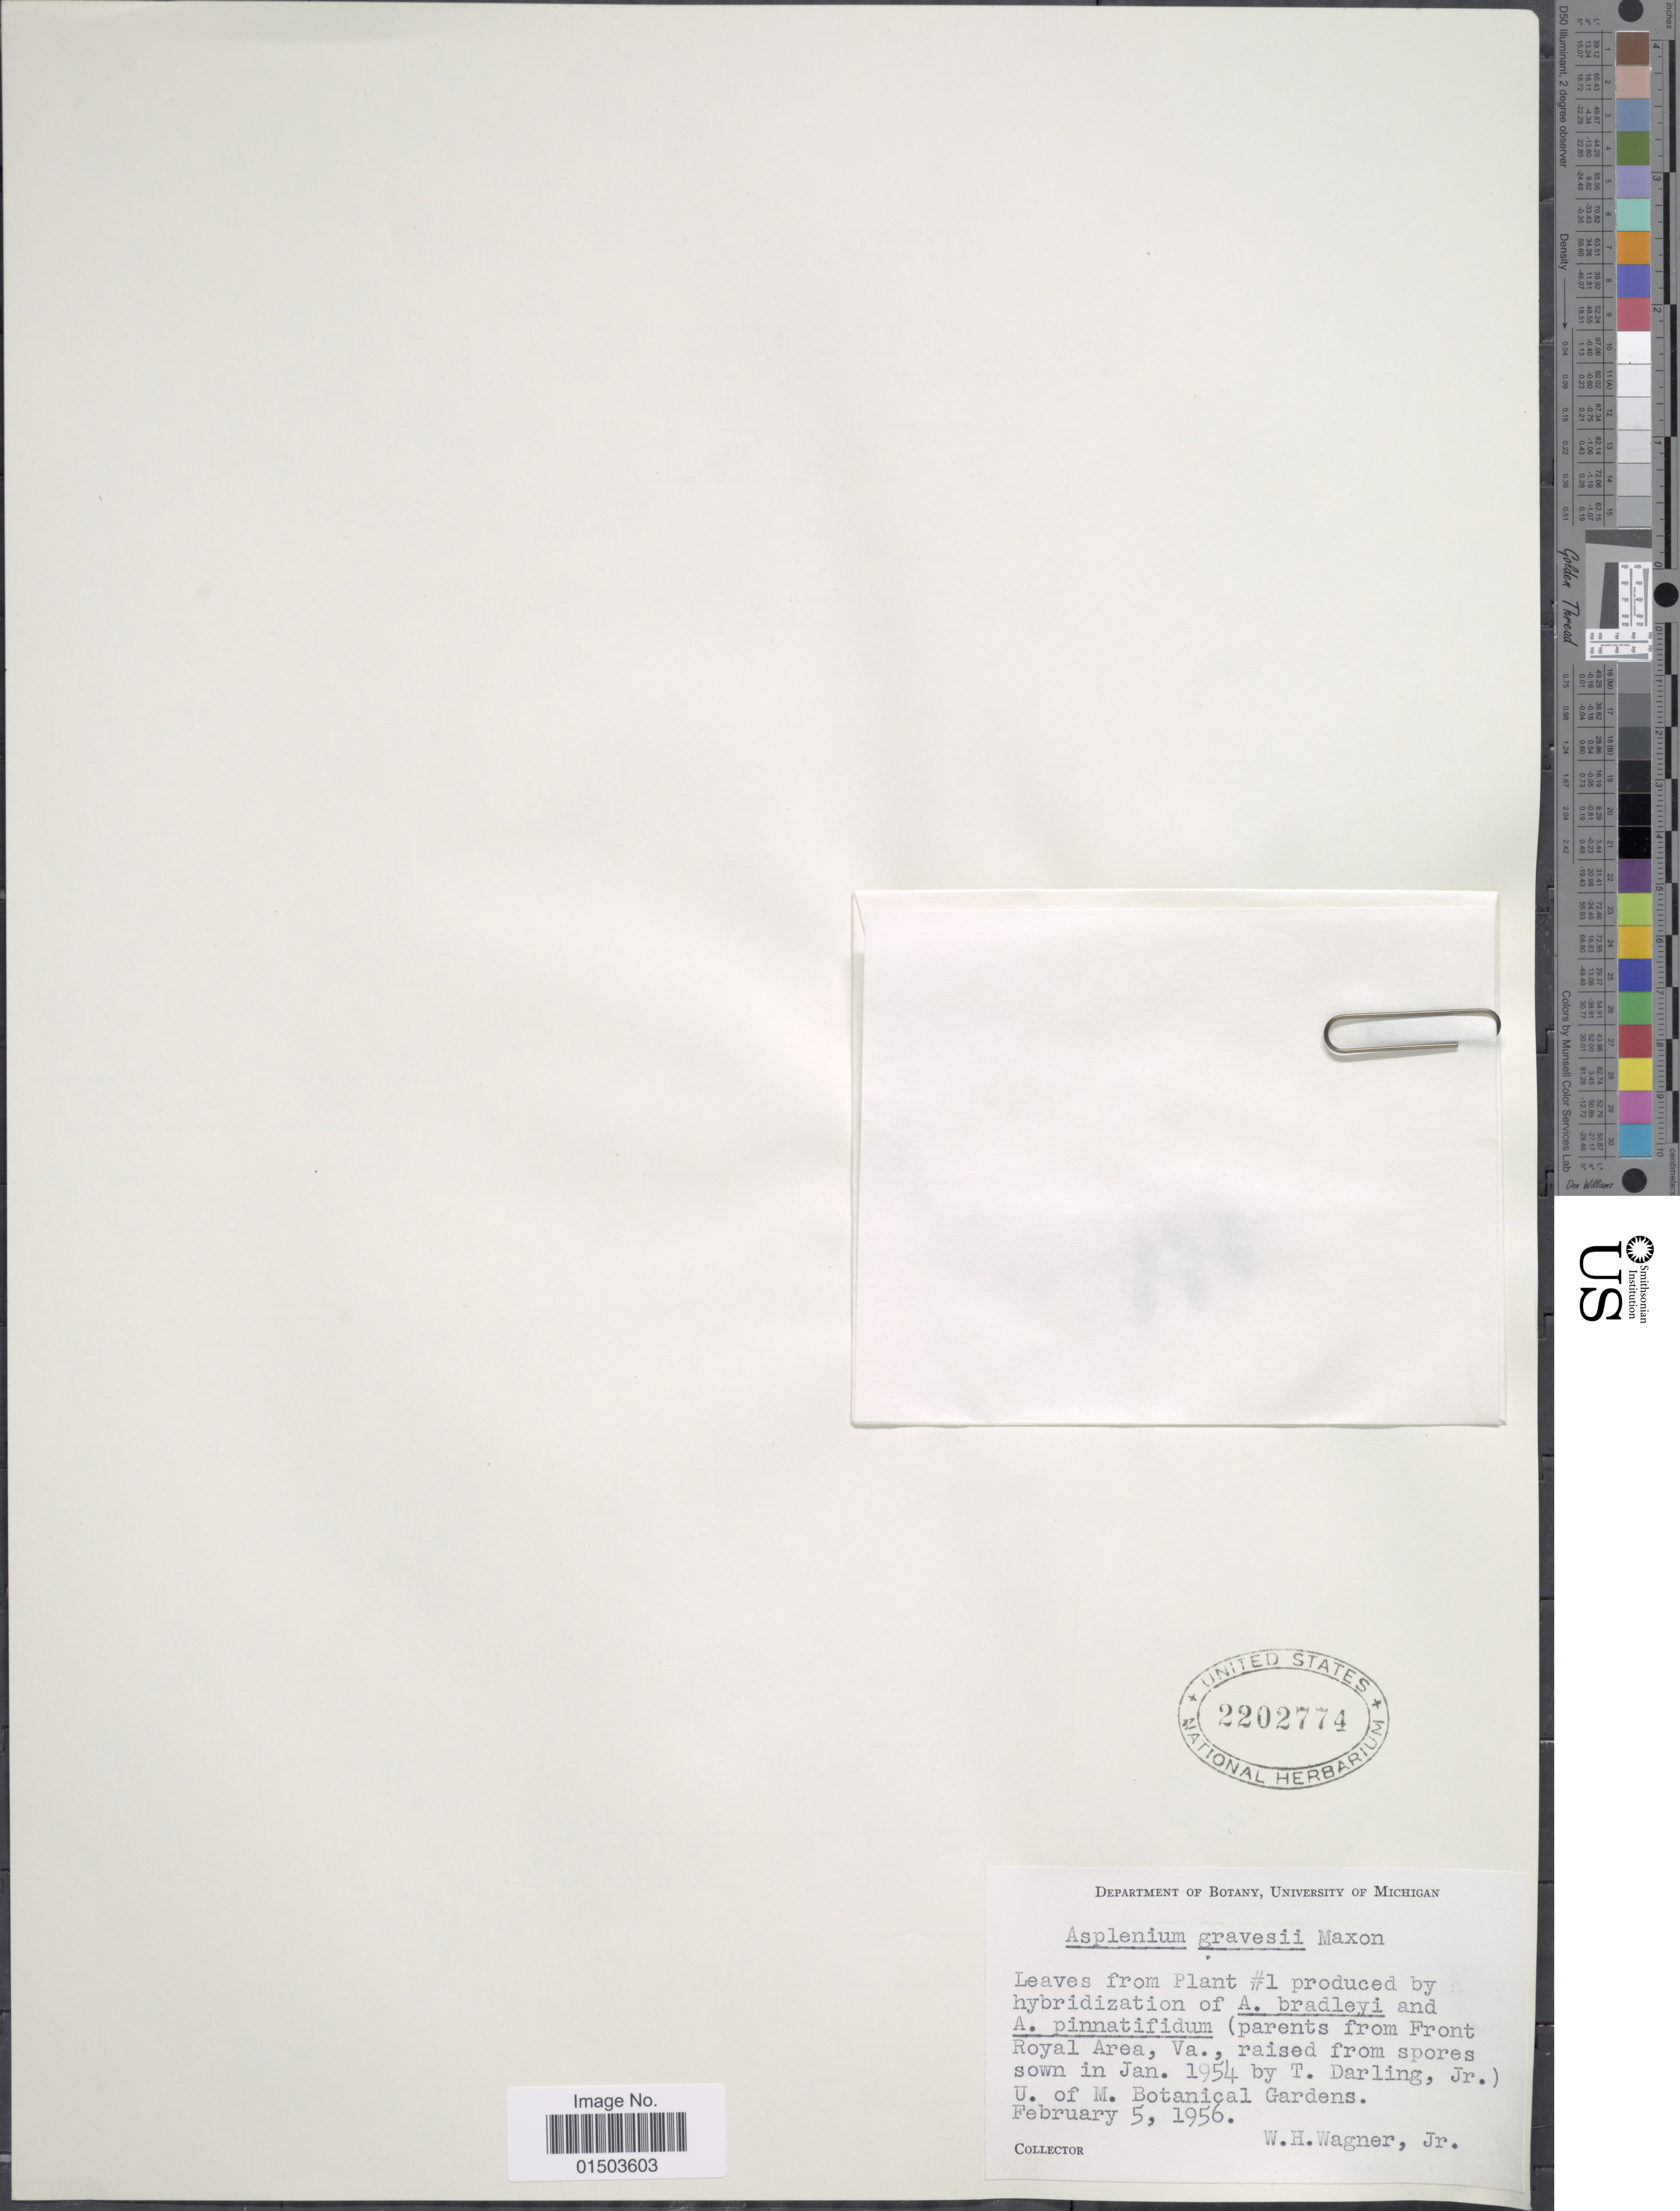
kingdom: Plantae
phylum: Tracheophyta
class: Polypodiopsida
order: Polypodiales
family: Aspleniaceae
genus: Asplenium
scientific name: Asplenium x gravesii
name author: Maxon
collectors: W. H. Wagner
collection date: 1956-02-05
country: United States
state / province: Maryland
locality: U. of M. Botanical Gardens.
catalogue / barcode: US 2202774